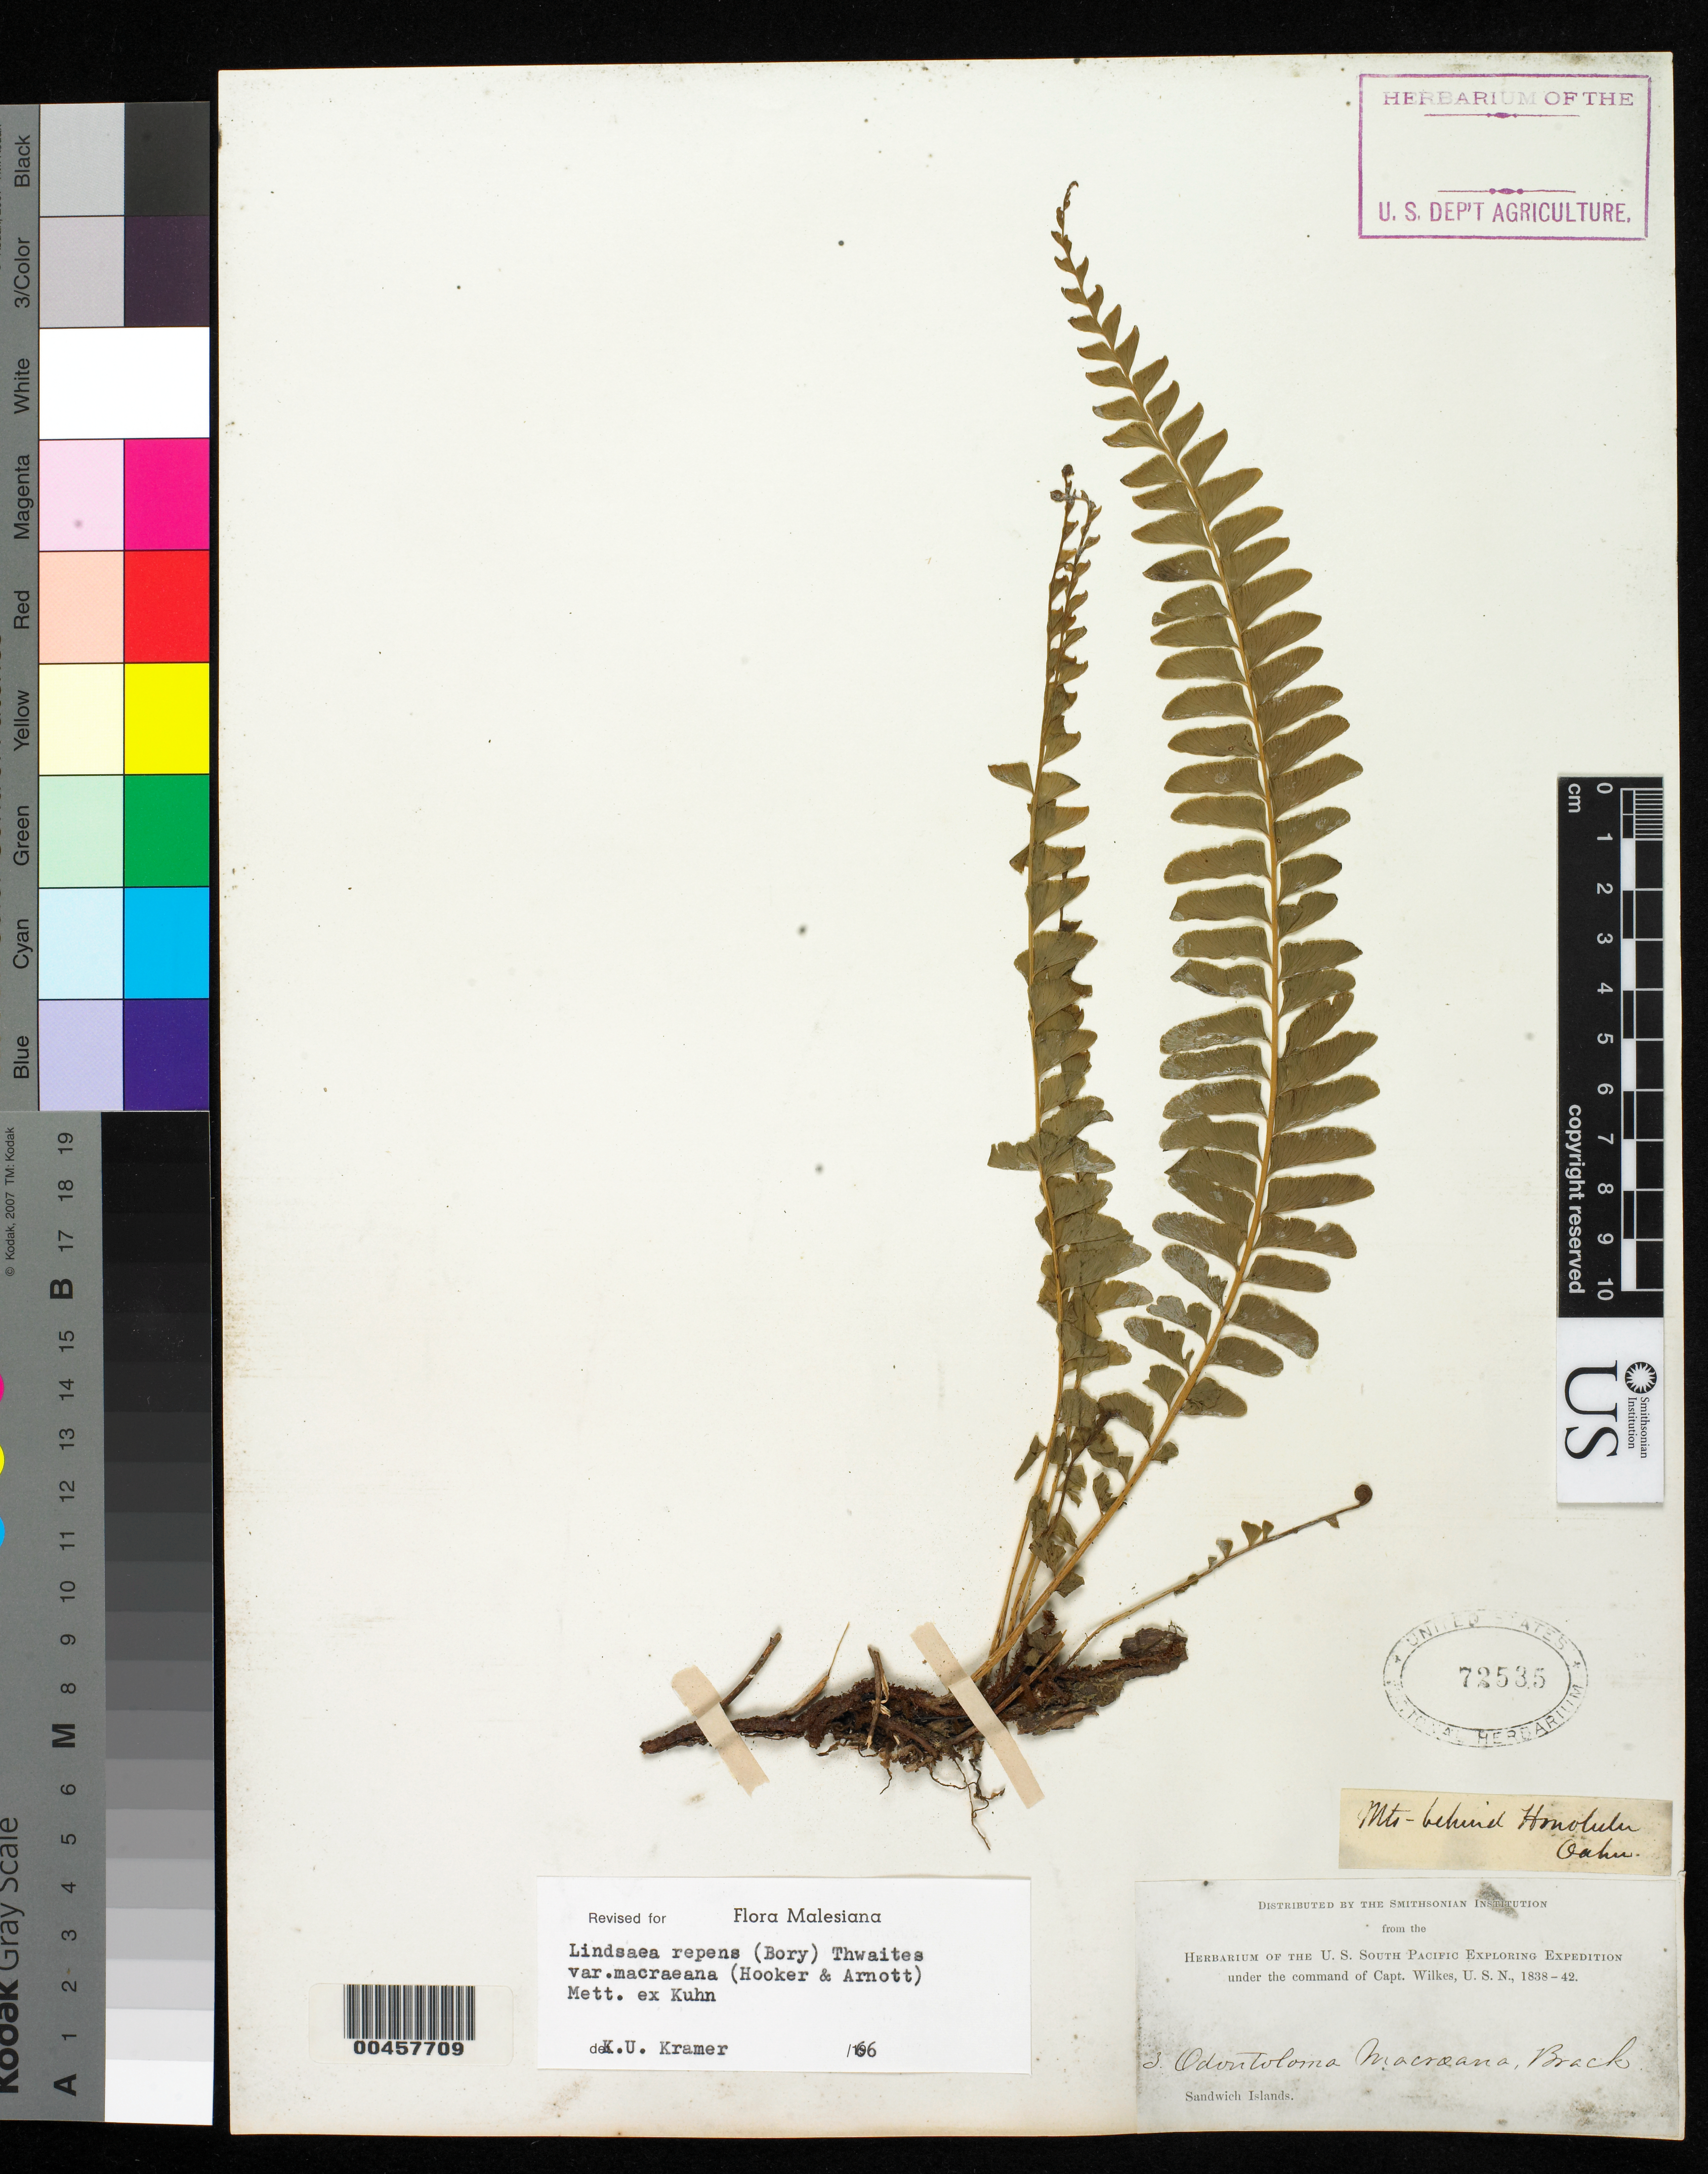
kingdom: Plantae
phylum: Tracheophyta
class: Polypodiopsida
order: Polypodiales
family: Lindsaeaceae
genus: Lindsaea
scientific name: Lindsaea repens var. macraeana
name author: (Hook. & Arn.) Mett. ex Kuhn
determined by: Kramer, K. U.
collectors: Wilkes Explor. Exped.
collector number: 3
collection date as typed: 1838 to -- --- 1842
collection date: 1838/1842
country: United States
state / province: Hawaii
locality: Sandwich Islands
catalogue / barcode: US 72535